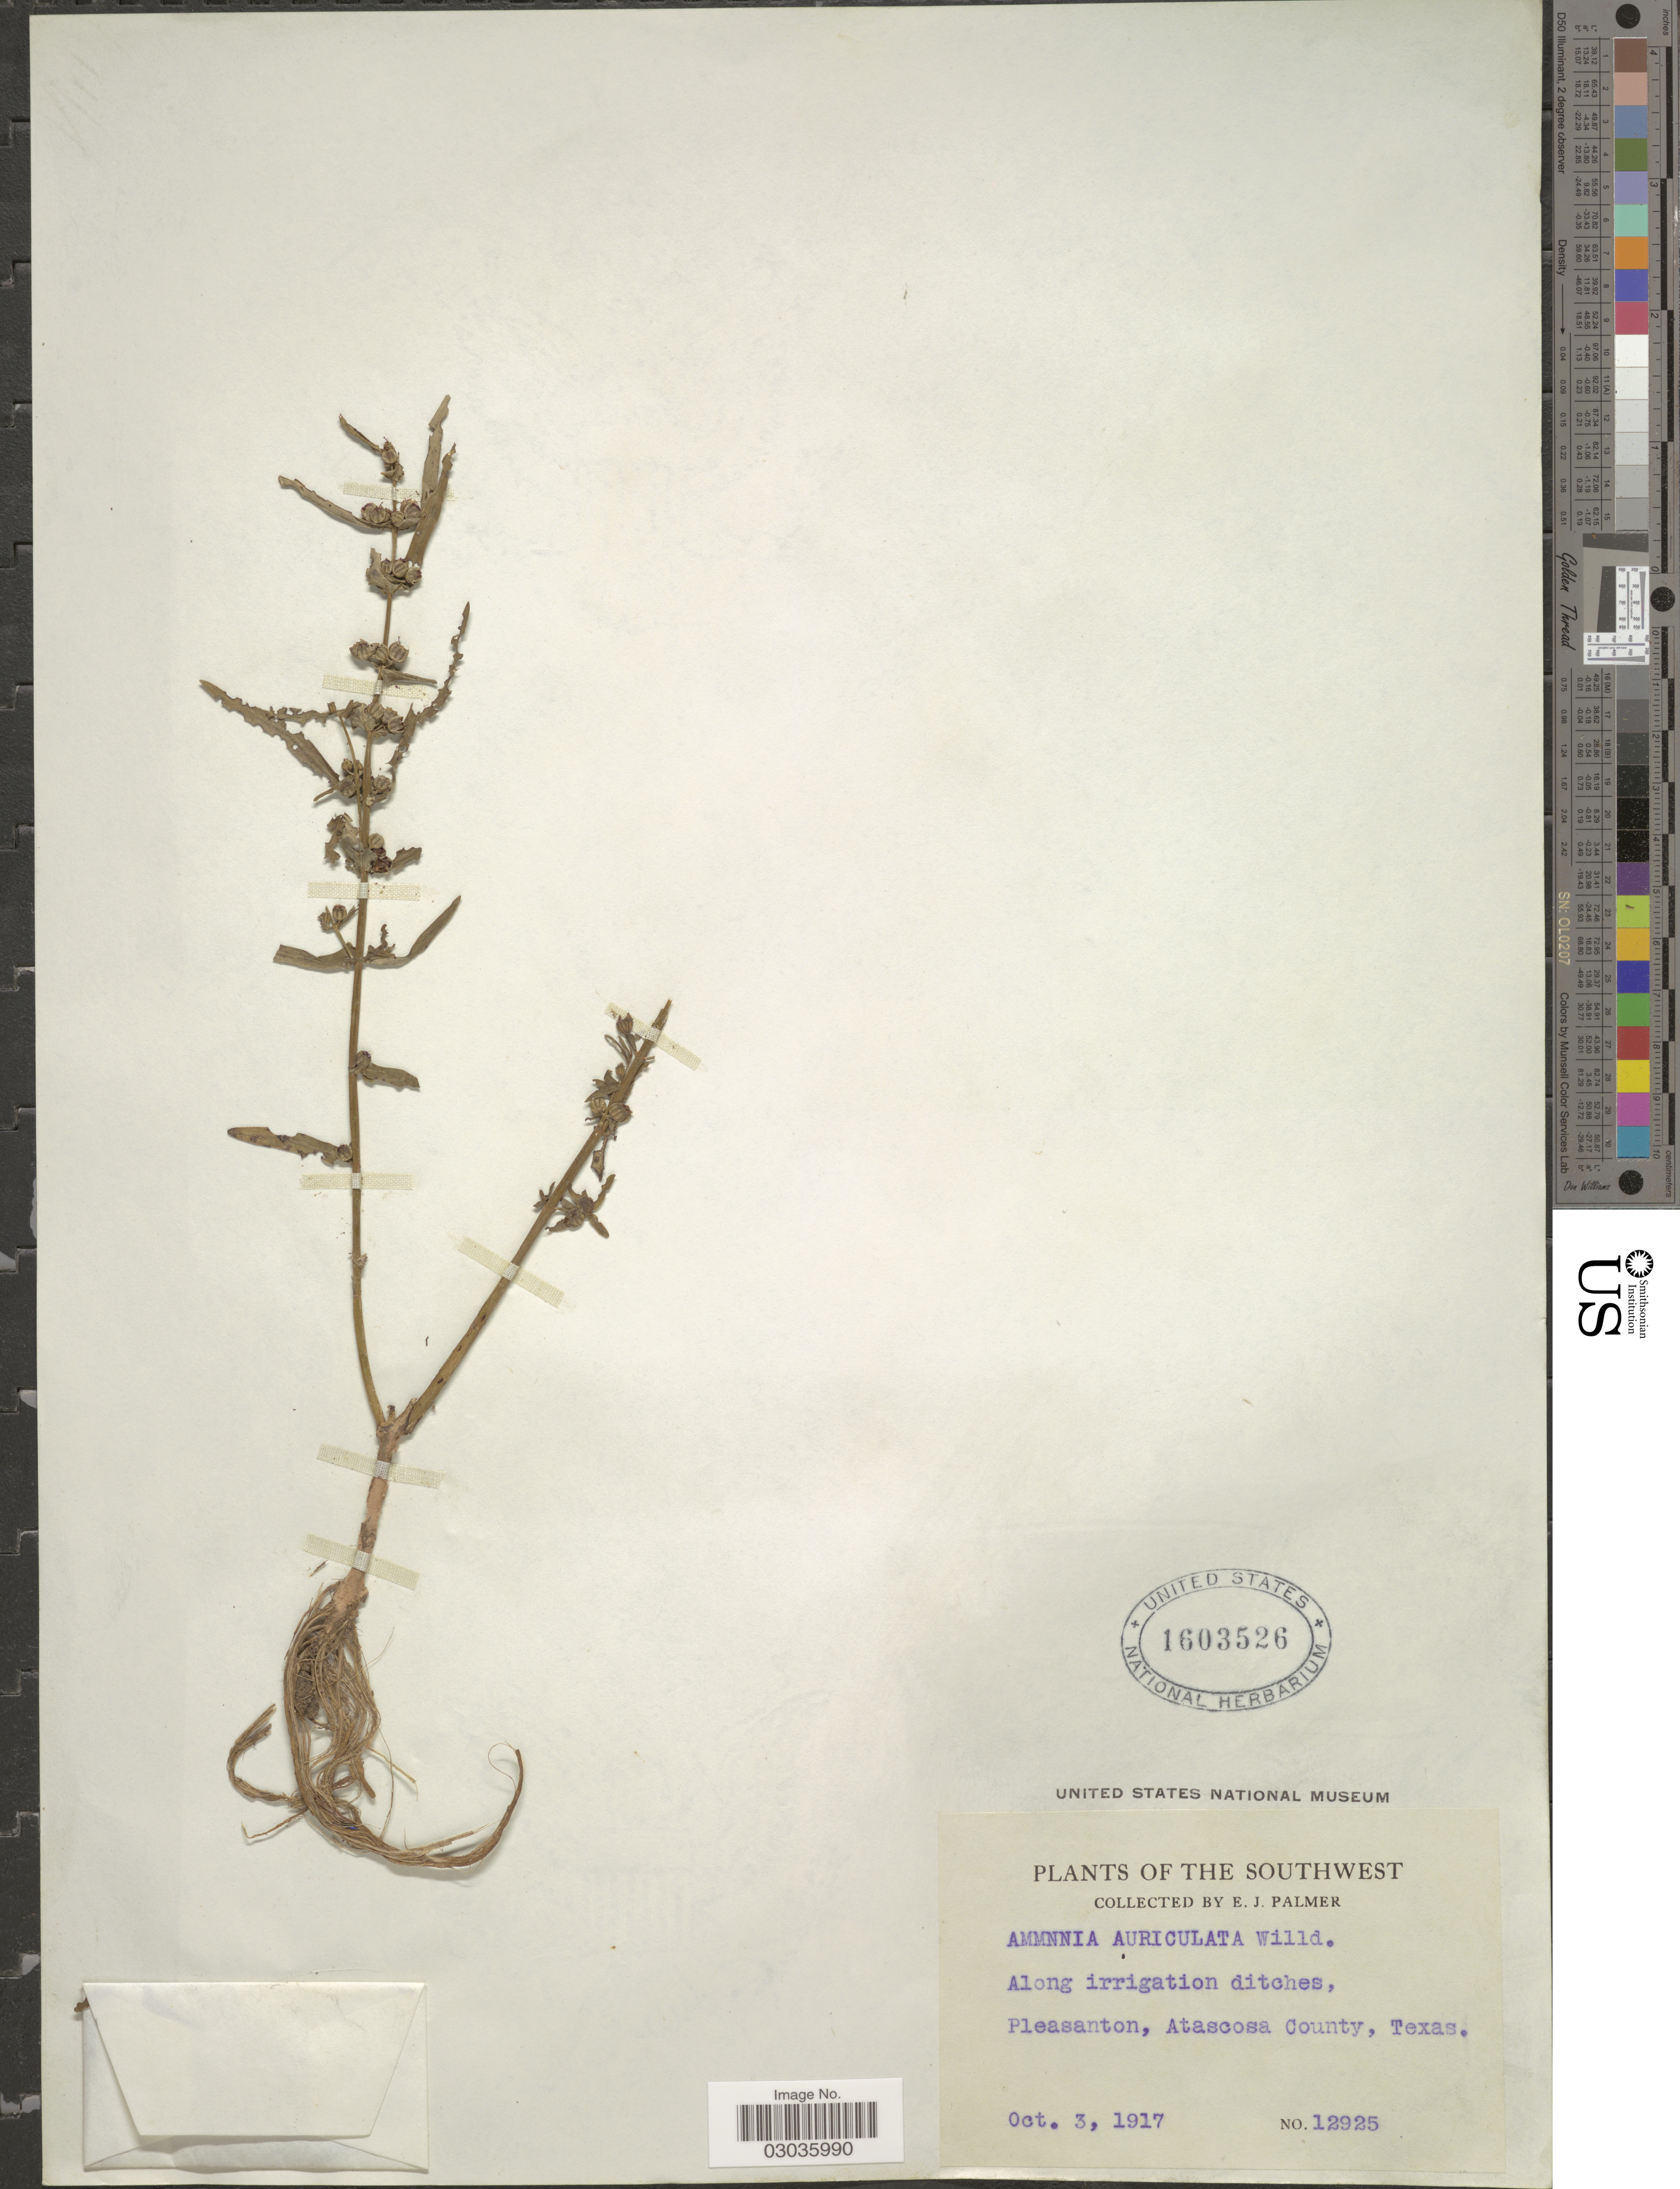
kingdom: Plantae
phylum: Tracheophyta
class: Magnoliopsida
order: Myrtales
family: Lythraceae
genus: Ammannia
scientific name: Ammannia auriculata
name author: Willd.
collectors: E. J. Palmer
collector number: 12925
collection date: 1917-10-03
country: United States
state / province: Texas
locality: The Southwest, Pleasanton, Atascosa County.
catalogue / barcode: US 1603526